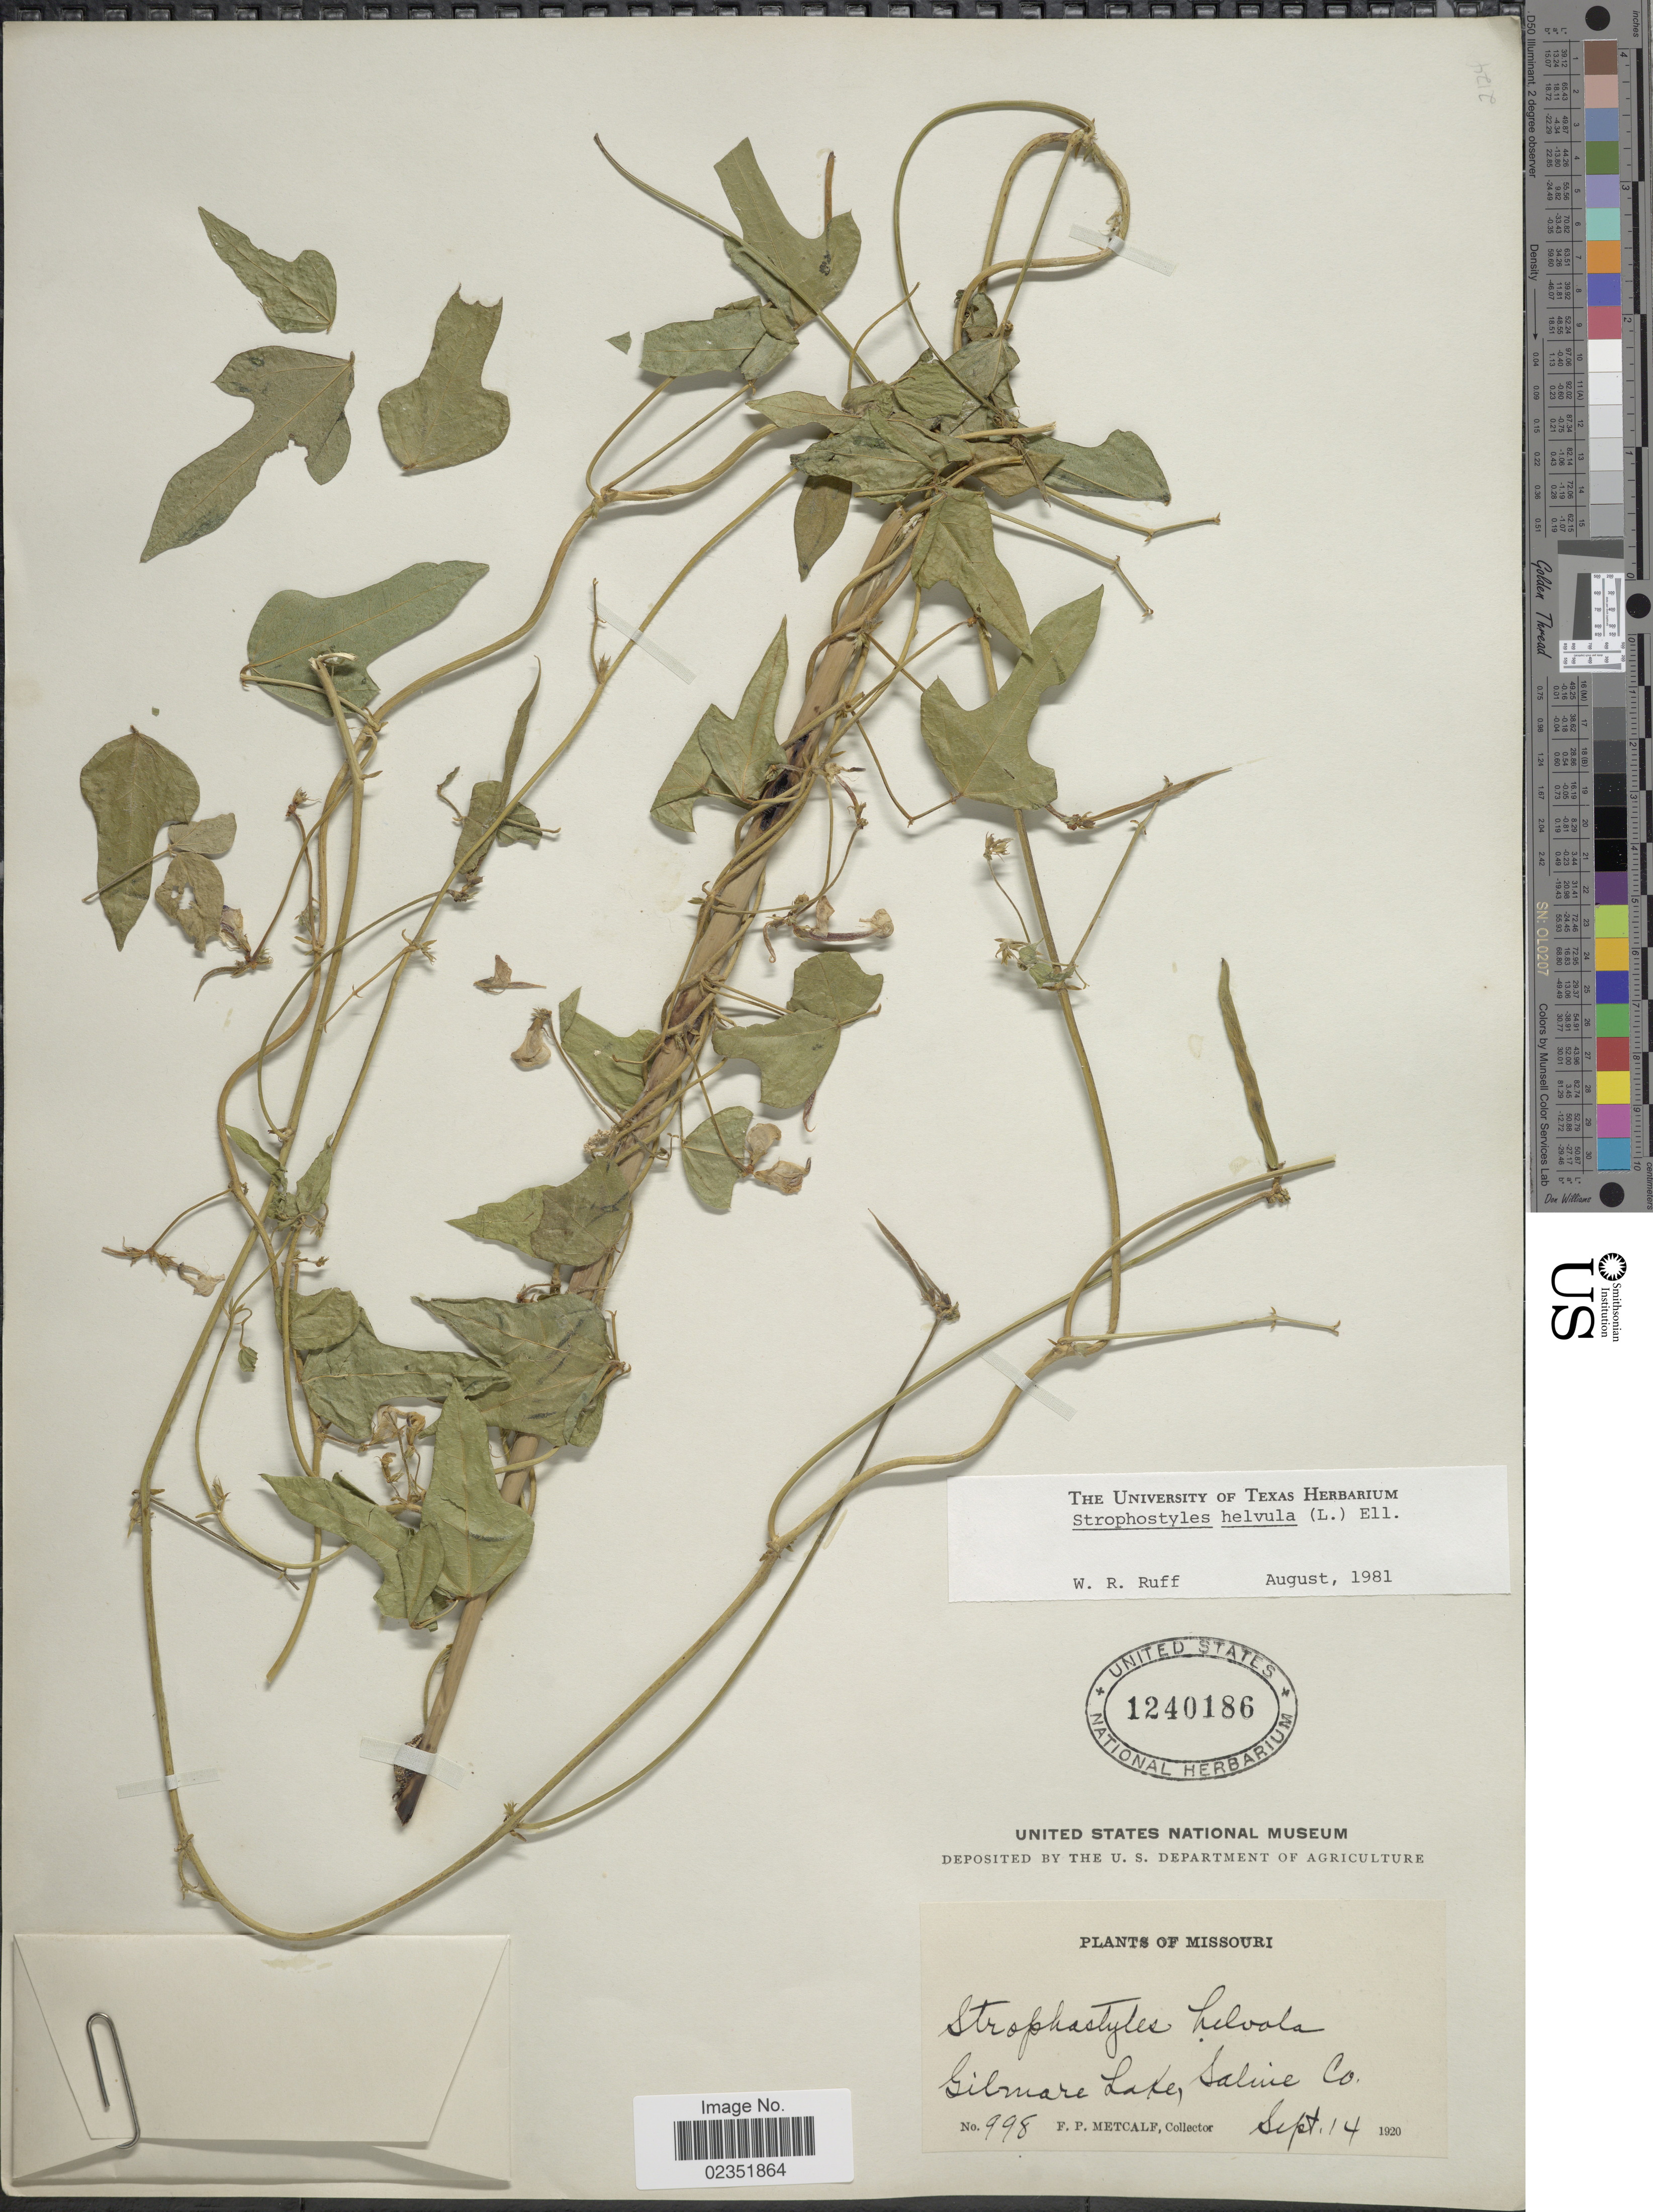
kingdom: Plantae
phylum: Tracheophyta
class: Magnoliopsida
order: Fabales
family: Fabaceae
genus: Strophostyles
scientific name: Strophostyles helvola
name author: (L.) Elliott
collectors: F. Metcalf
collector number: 998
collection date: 1920-09-14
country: United States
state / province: Missouri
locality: Gilmore Lake, Saline Co.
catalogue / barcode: US 1240186